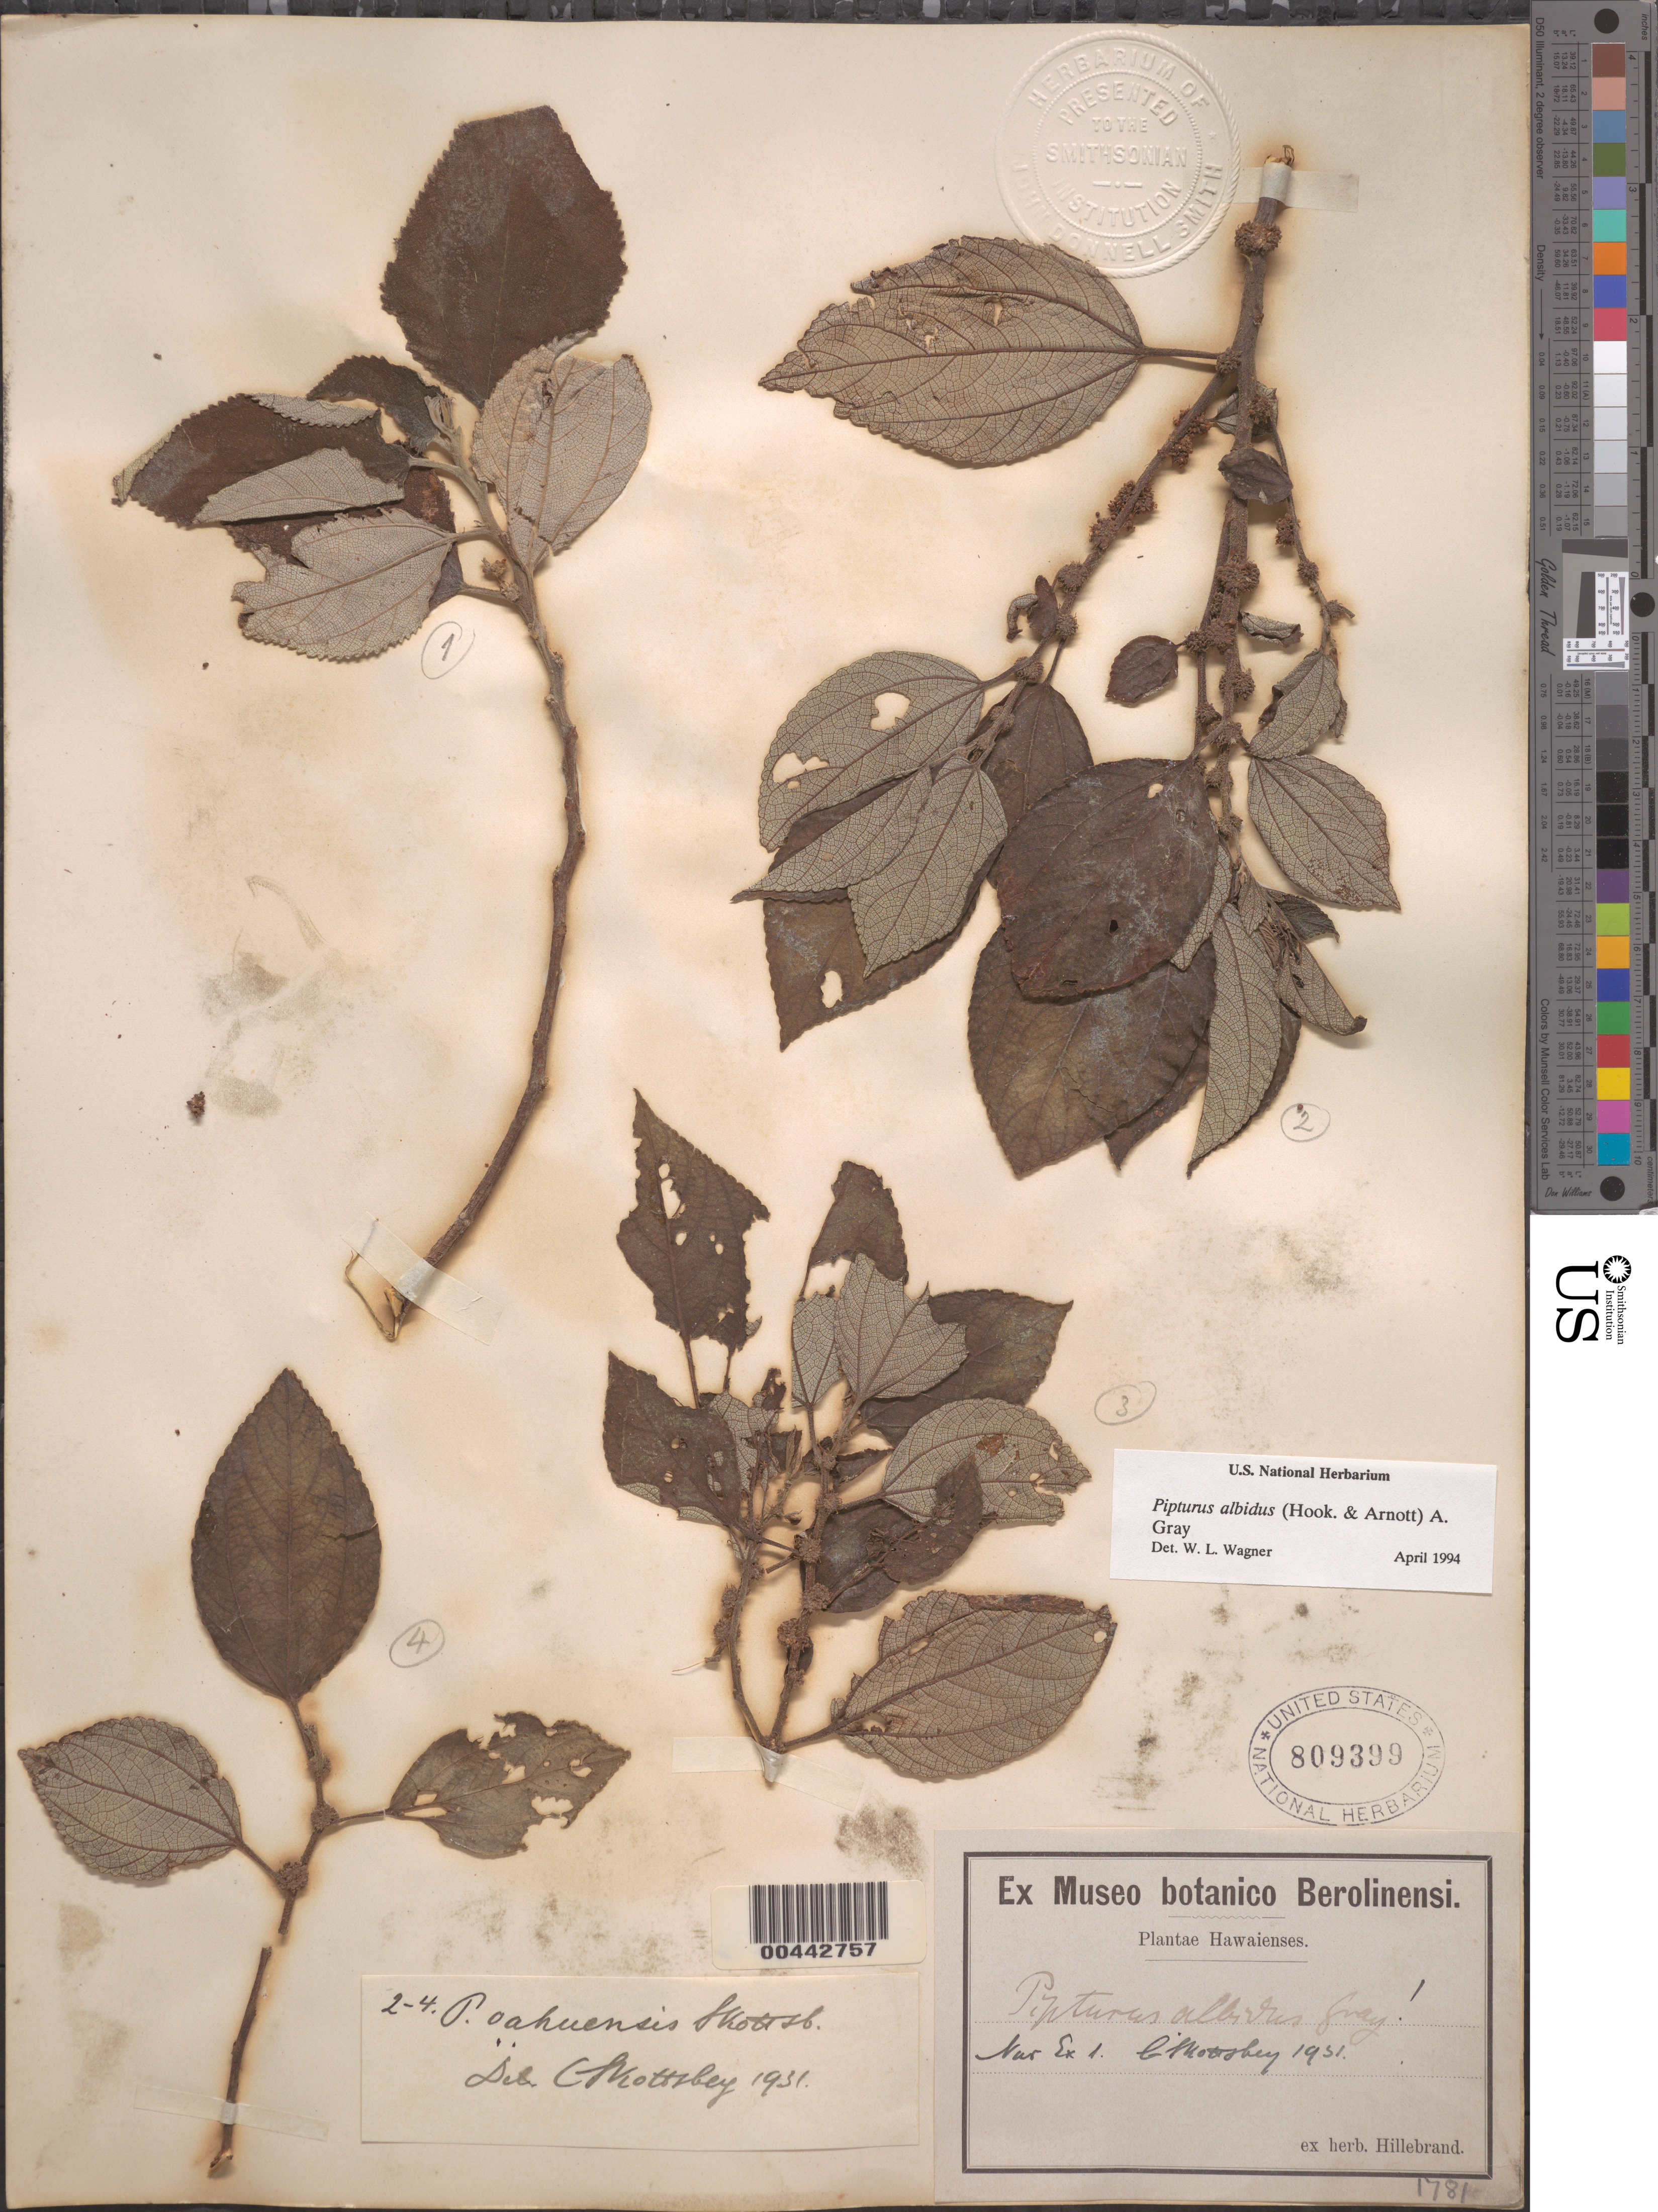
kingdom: Plantae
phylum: Tracheophyta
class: Magnoliopsida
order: Rosales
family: Urticaceae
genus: Pipturus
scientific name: Pipturus albidus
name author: (Hook. & Arn.) A. Gray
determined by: Wagner, W. L., (BOT), Smithsonian Institution - National Museum of Natural History (UNITED STATES)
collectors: W. Hillebrand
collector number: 178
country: United States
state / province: Hawaii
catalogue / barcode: US 809399